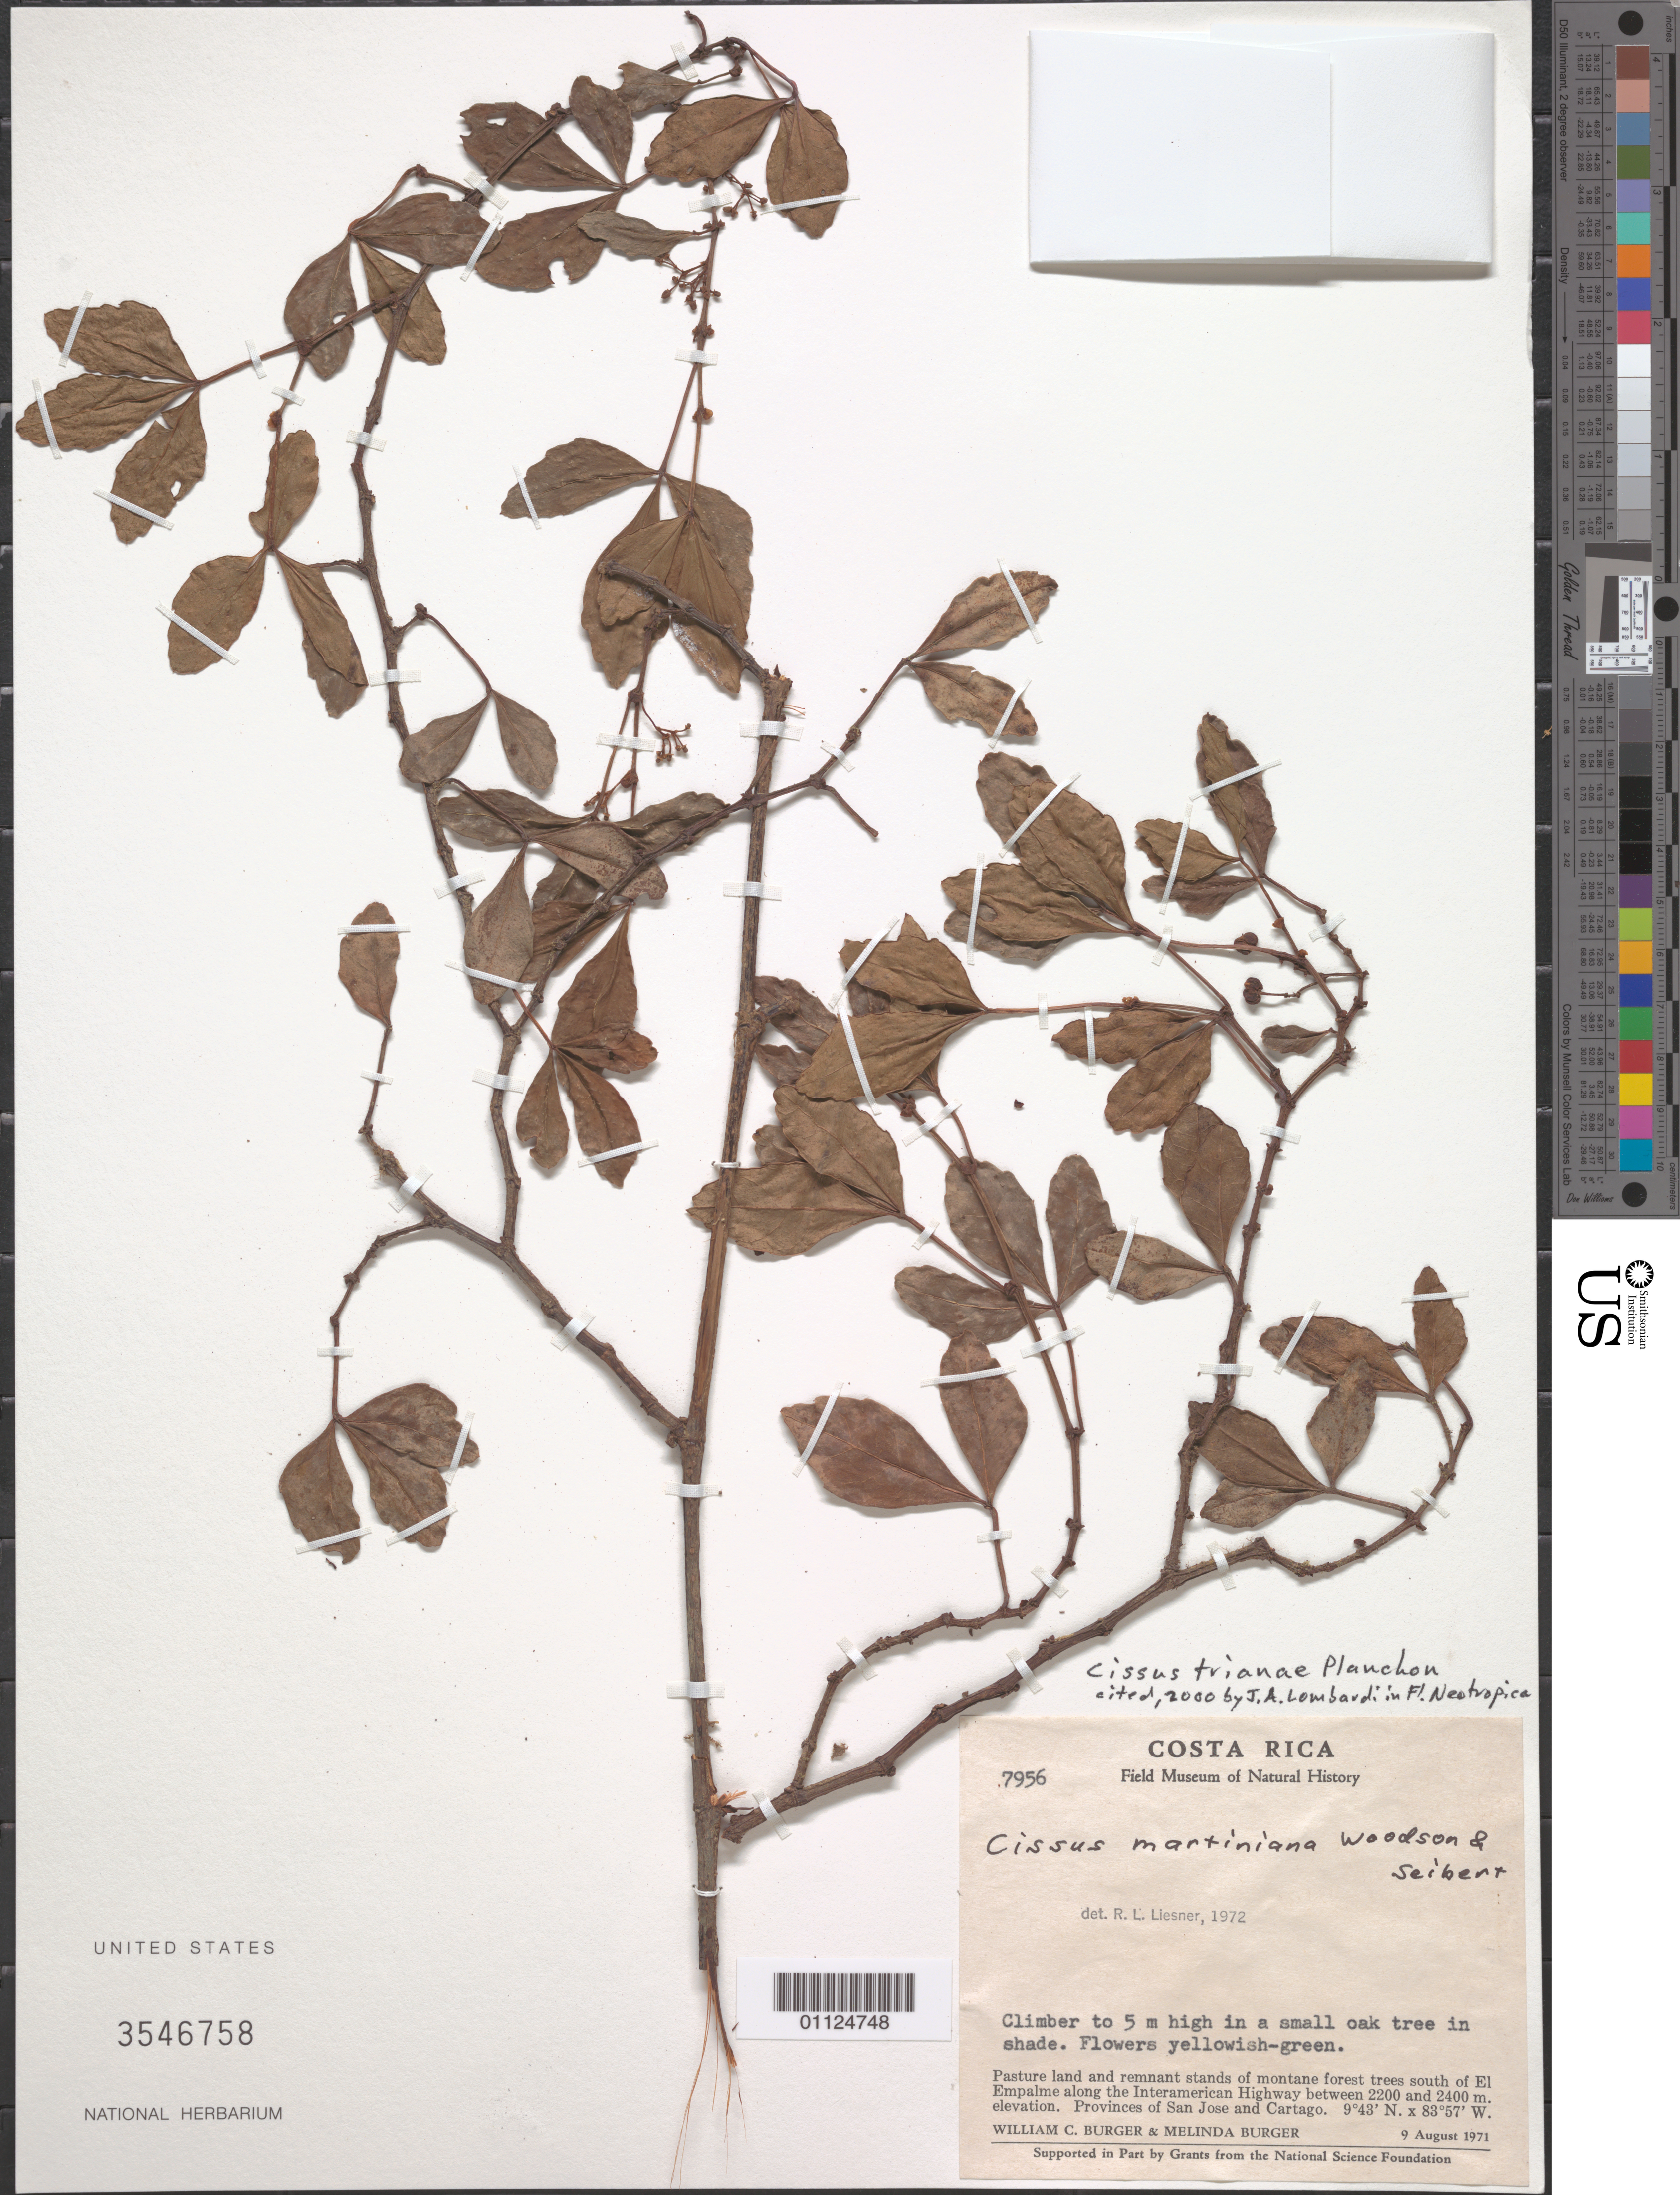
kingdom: Plantae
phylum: Tracheophyta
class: Magnoliopsida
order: Vitales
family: Vitaceae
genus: Cissus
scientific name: Cissus trianae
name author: Planch.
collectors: W. Burger & M. Burger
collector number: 7956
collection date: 1971-08-09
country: Costa Rica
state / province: San José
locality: El Empalme along the Interamerican Hwy.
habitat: Climber in a small tree in shade.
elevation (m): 2200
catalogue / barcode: US 3546758